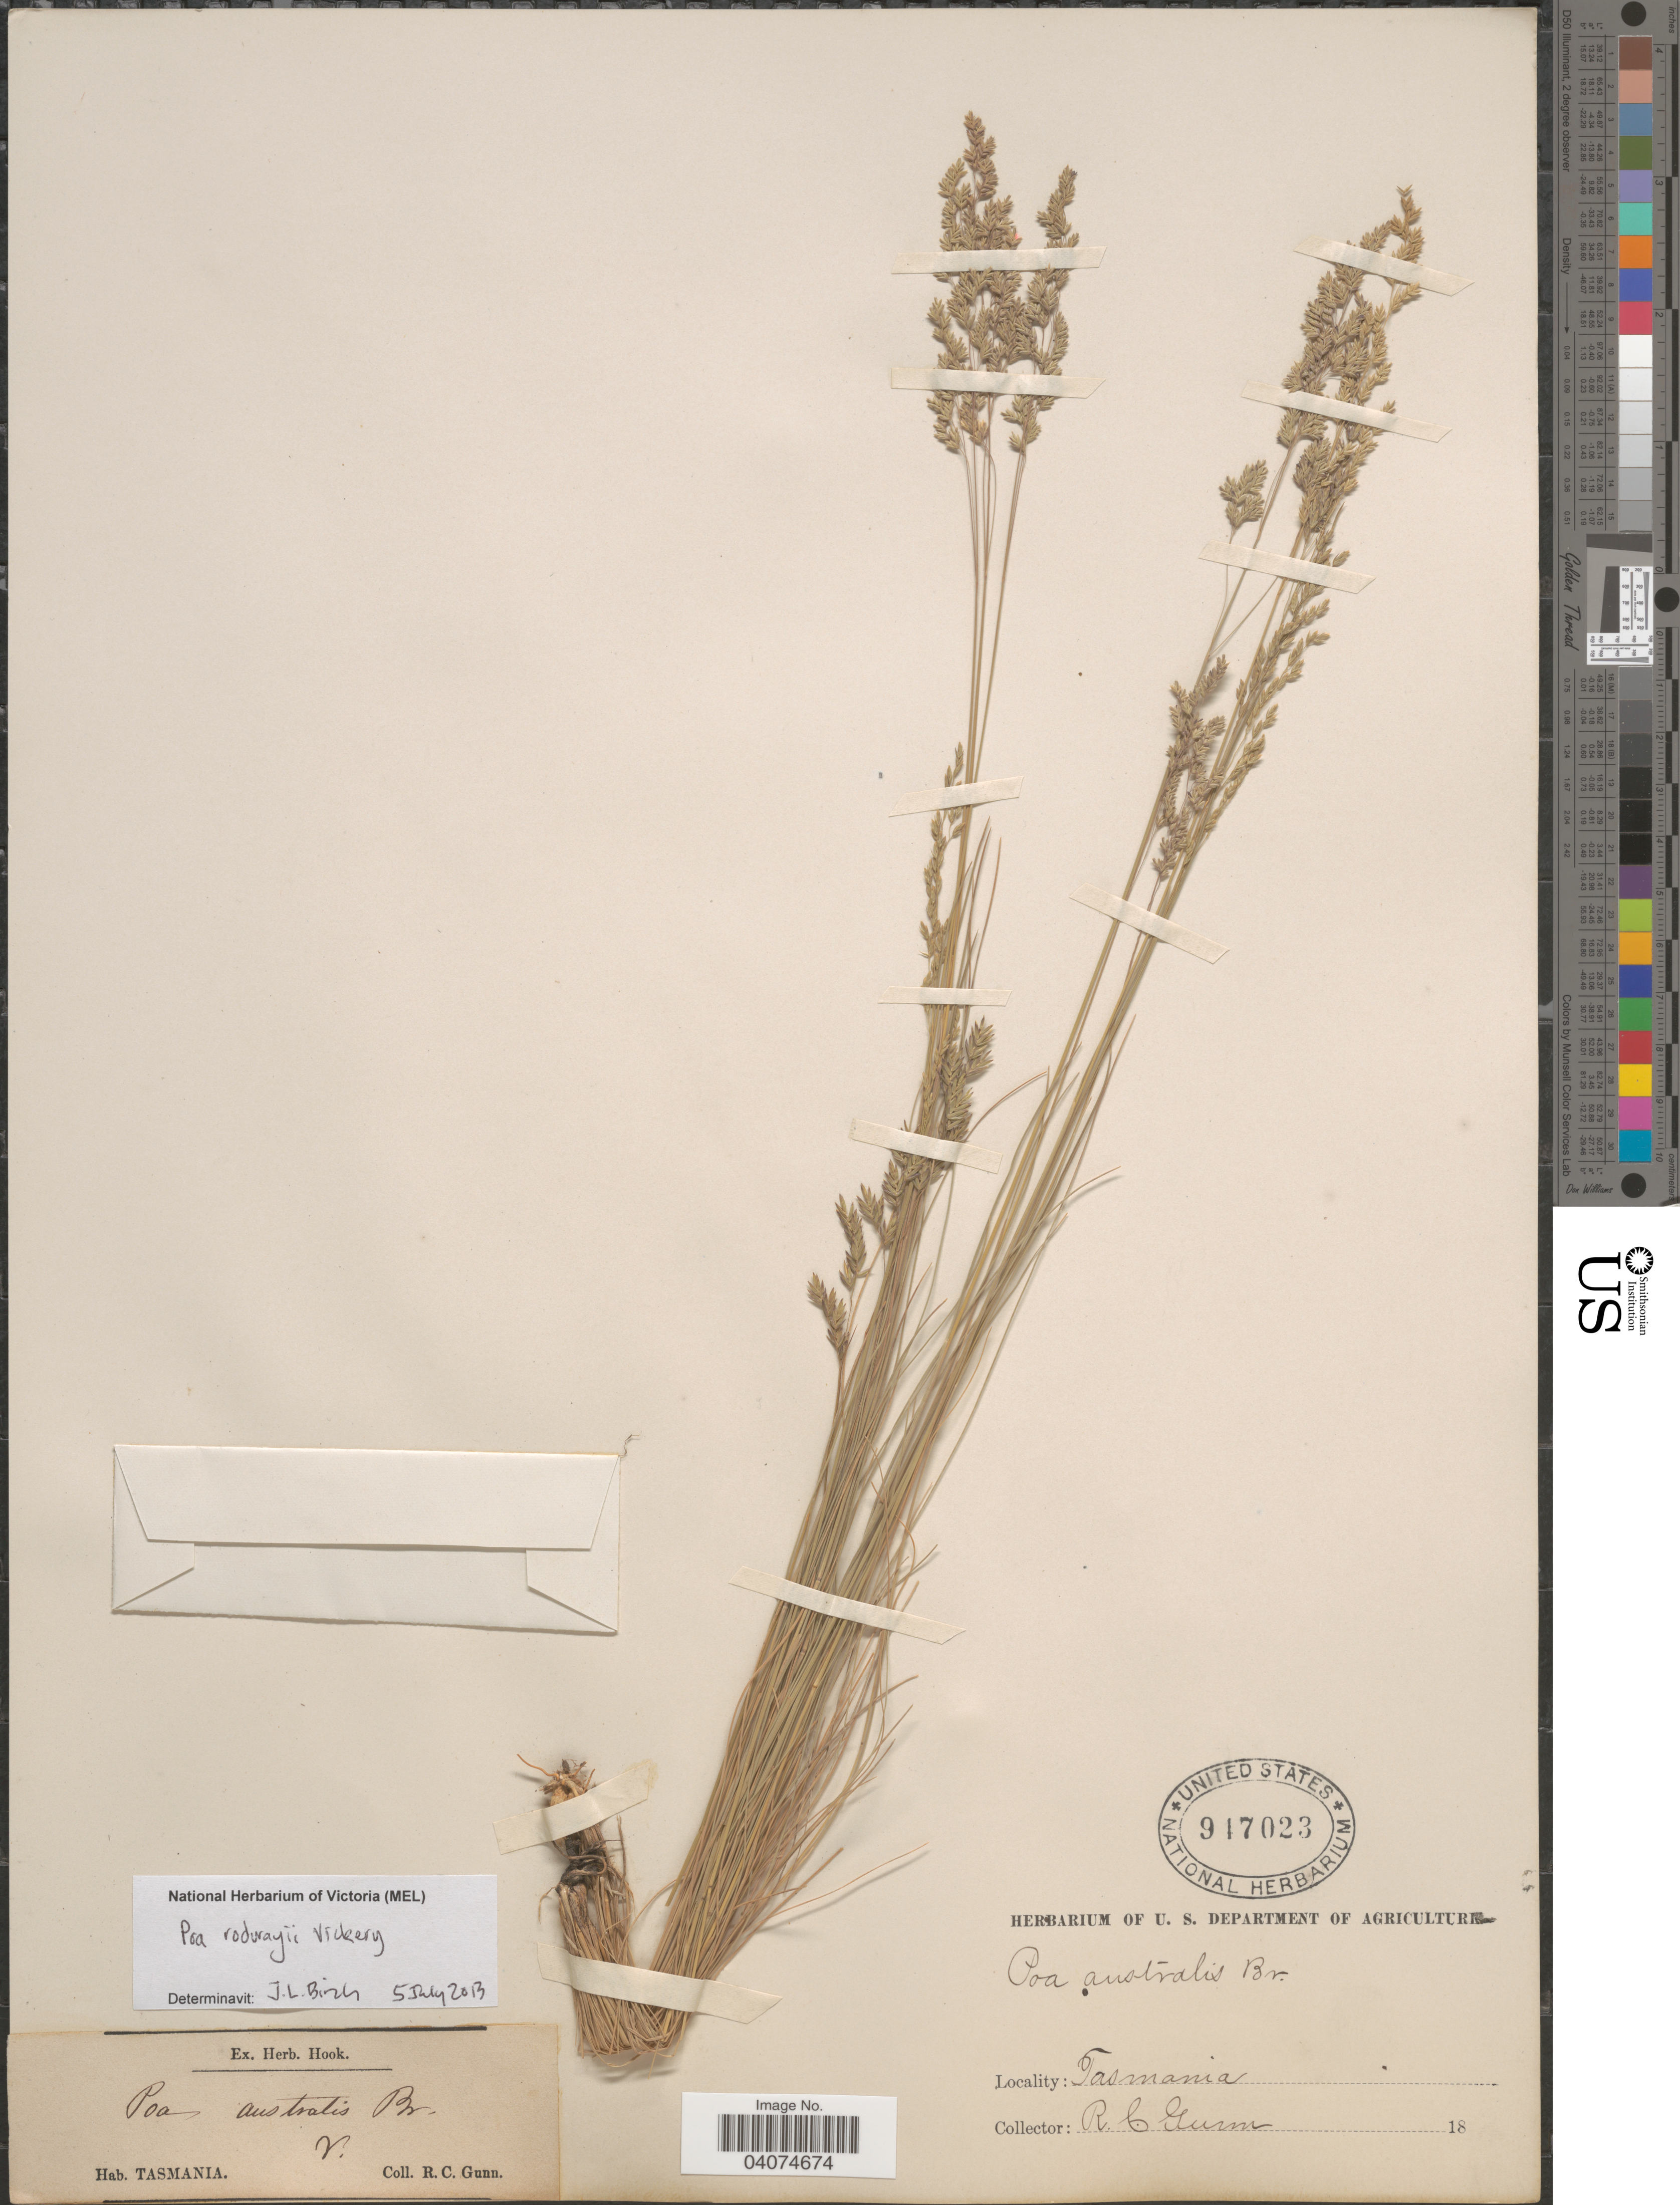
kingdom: Plantae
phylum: Tracheophyta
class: Liliopsida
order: Poales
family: Poaceae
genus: Poa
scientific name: Poa rodwayi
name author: Vickery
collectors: R. Gunn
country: Australia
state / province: Tasmania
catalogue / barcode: US 947023